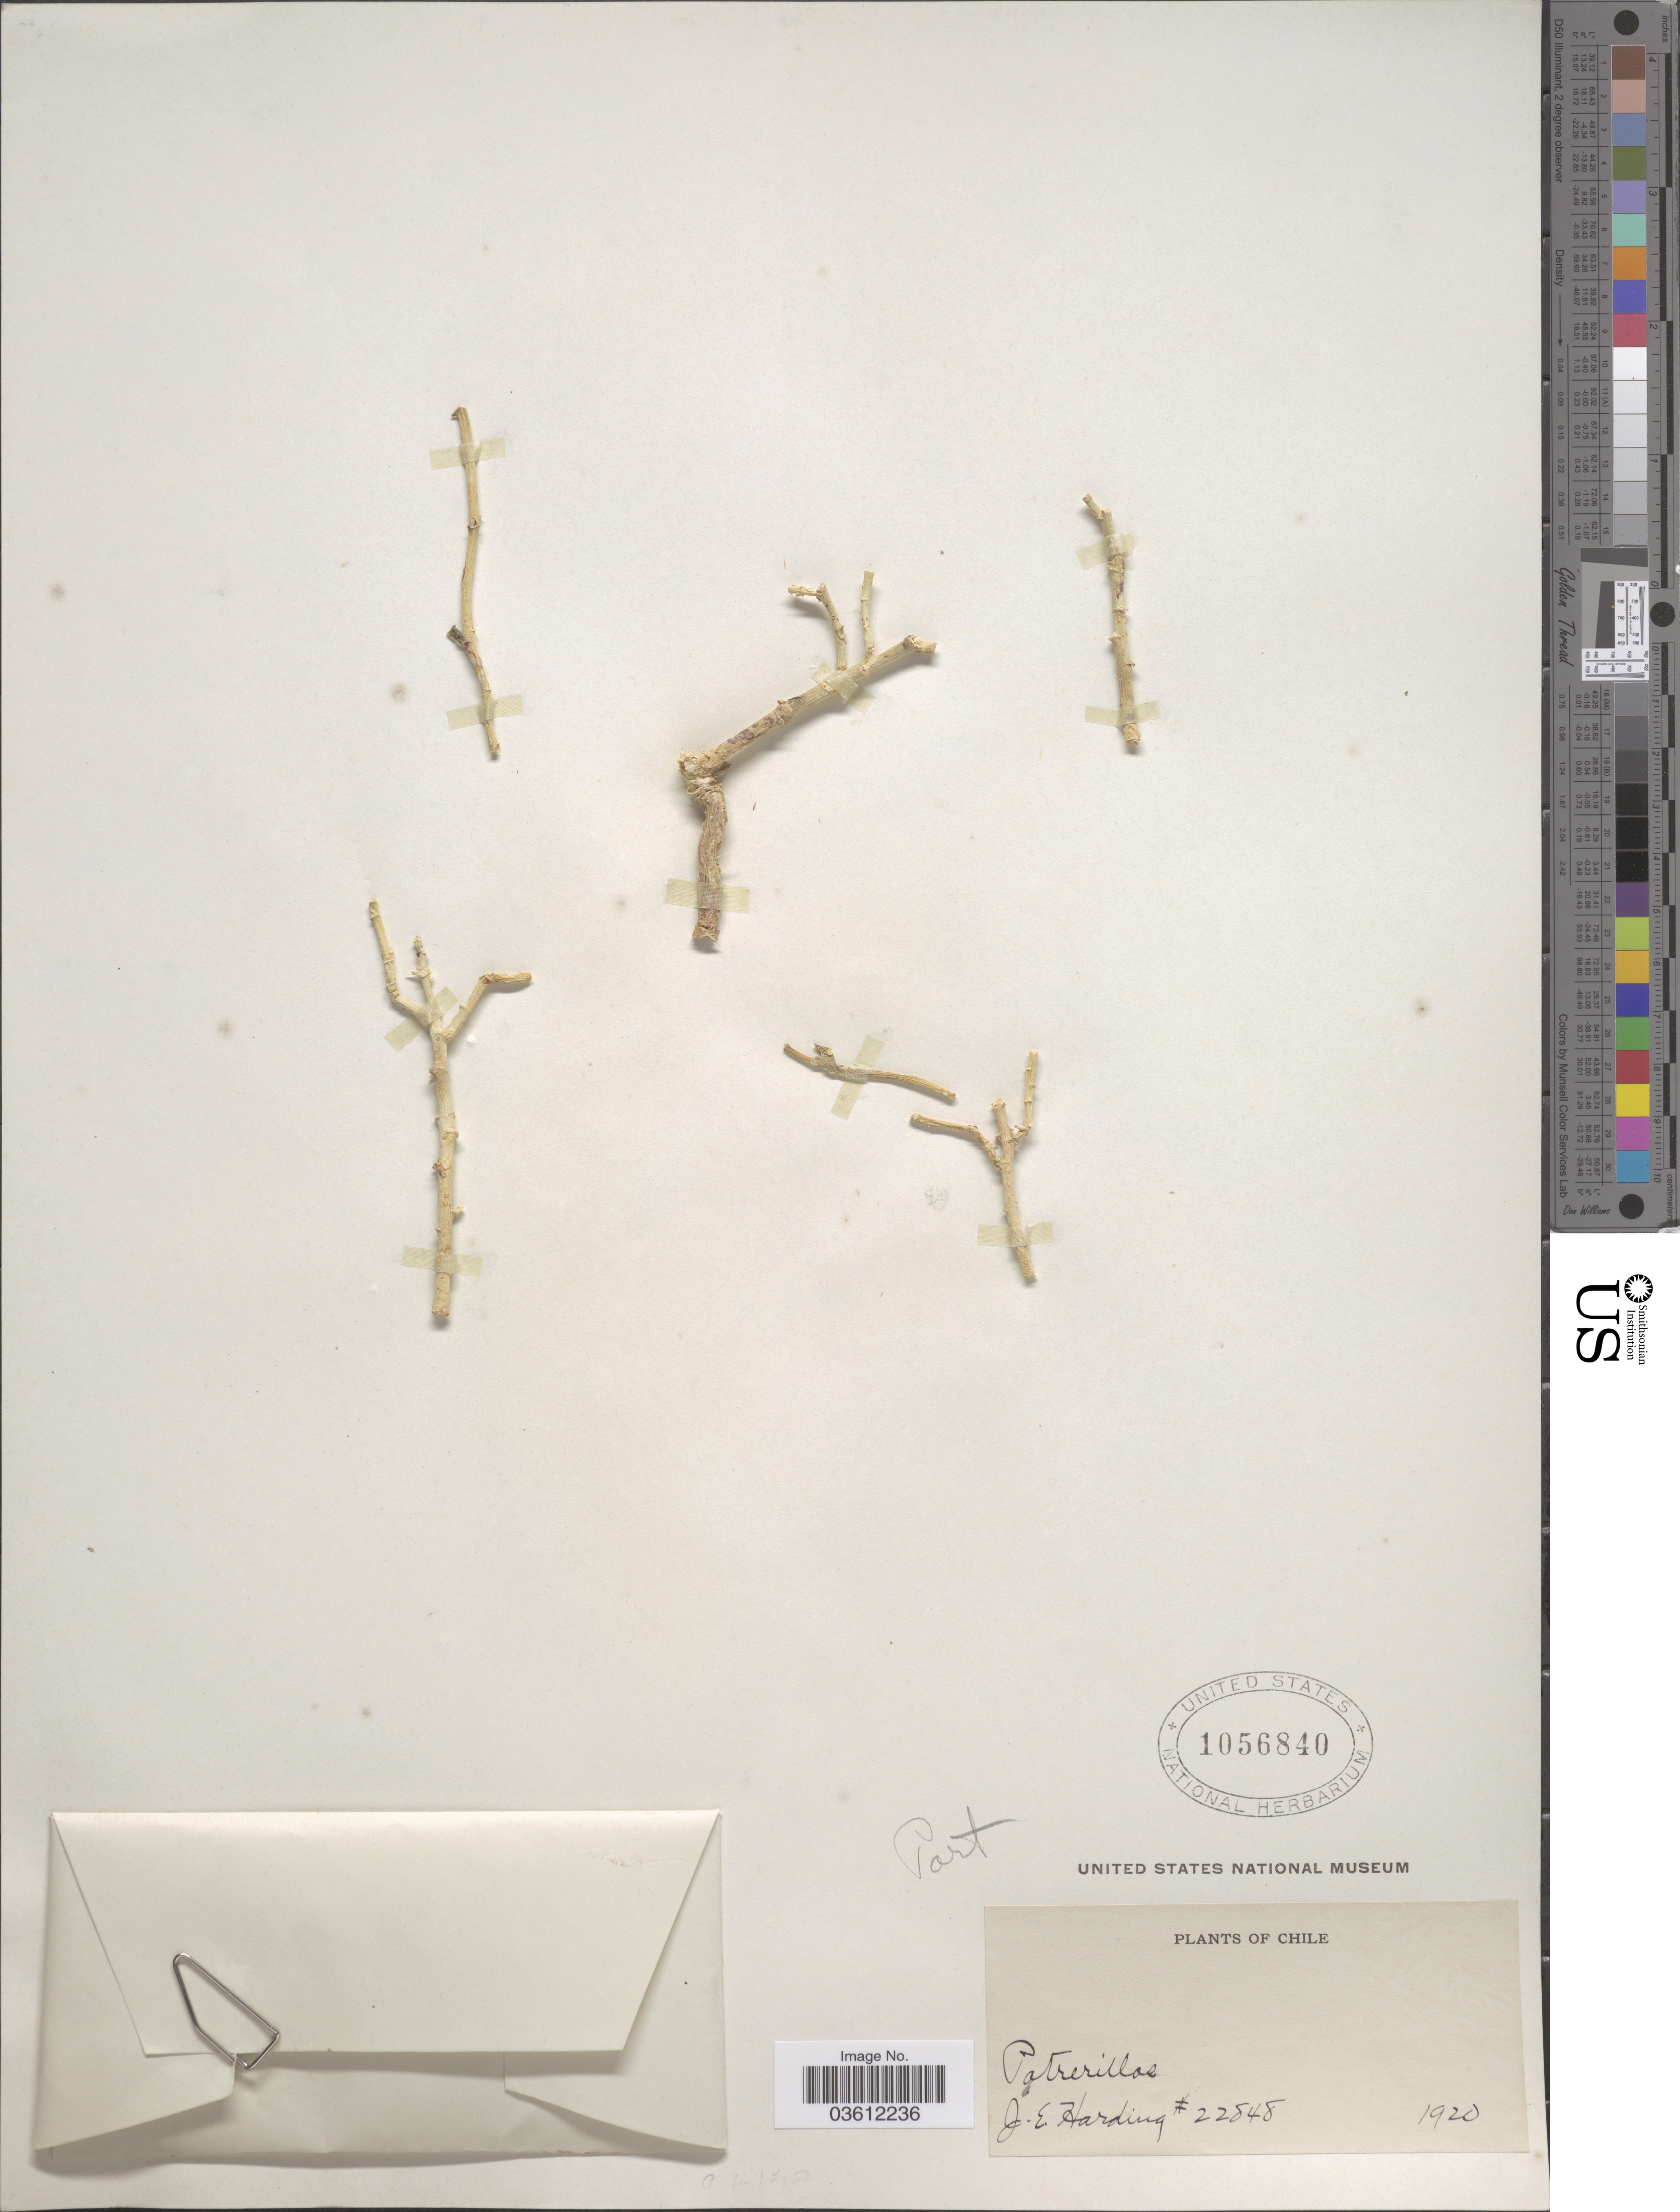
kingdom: Plantae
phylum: Tracheophyta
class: Magnoliopsida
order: Caryophyllales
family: Aizoaceae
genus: Mesembryanthemum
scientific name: Mesembryanthemum crystallinum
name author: L.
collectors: J. Harding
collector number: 22848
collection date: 1920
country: Chile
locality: Potrerillos.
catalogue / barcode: US 1056840